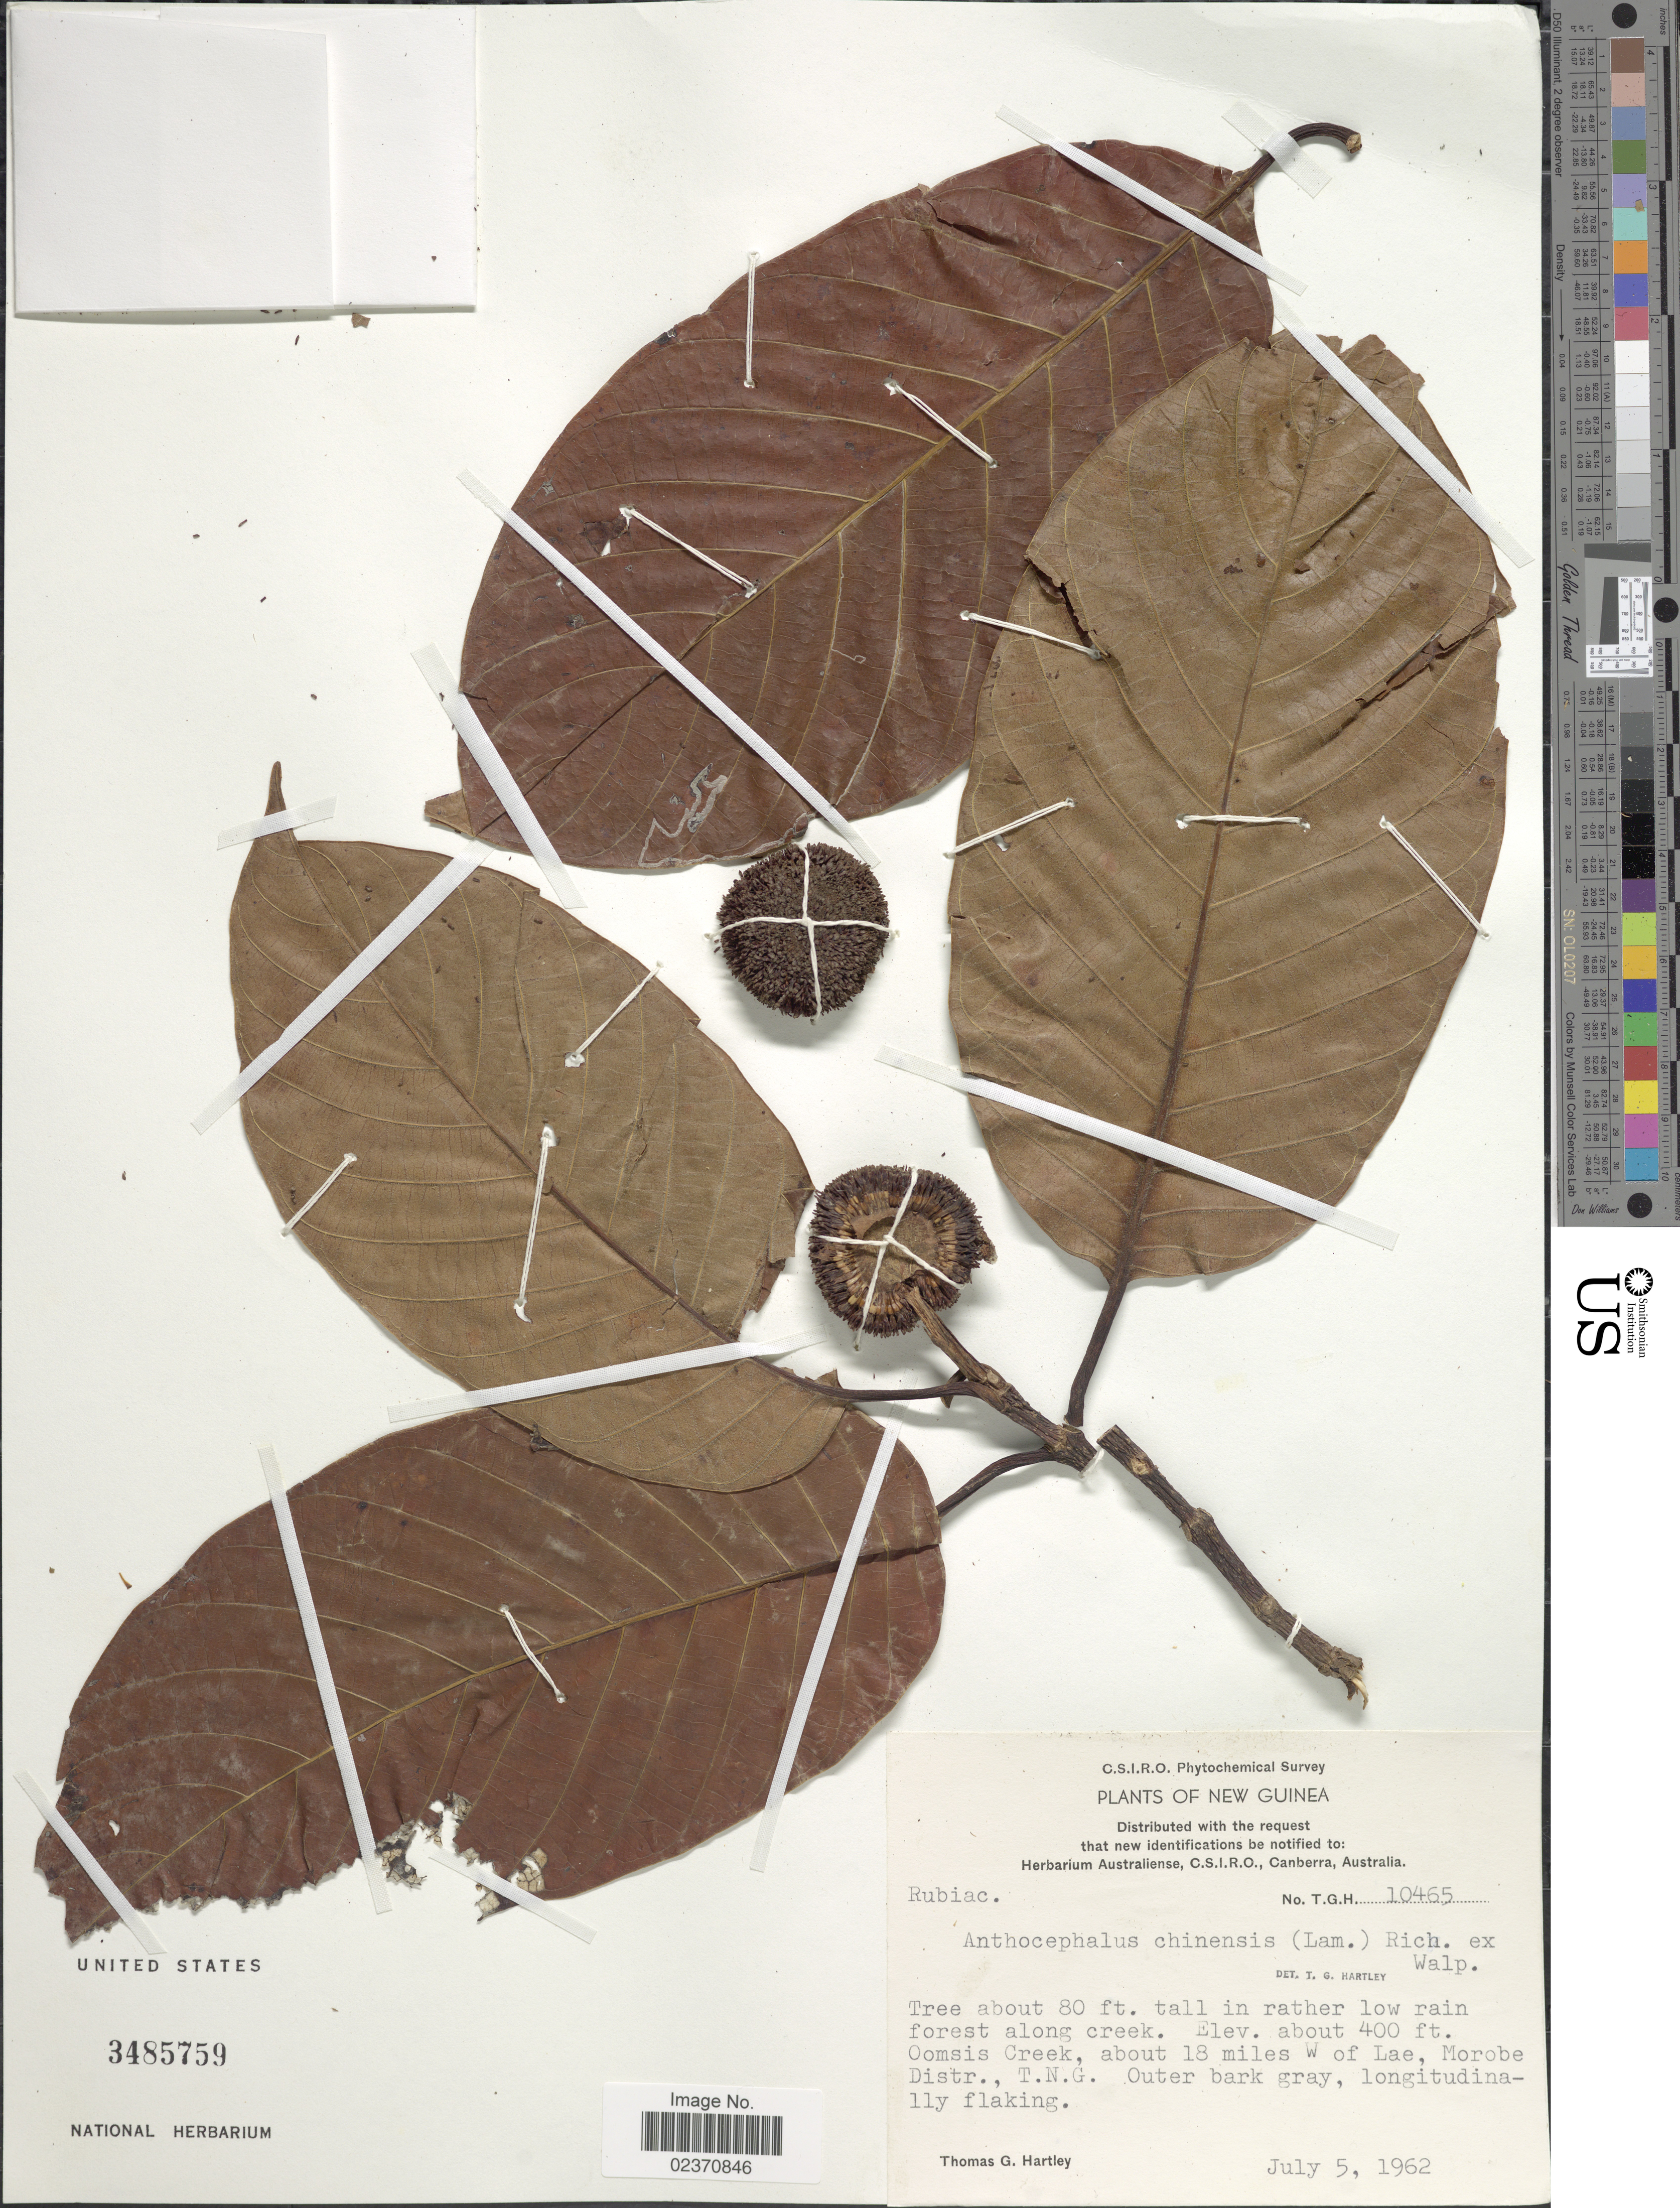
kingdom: Plantae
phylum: Tracheophyta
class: Magnoliopsida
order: Gentianales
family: Rubiaceae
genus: Breonia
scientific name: Breonia chinensis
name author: (Lam.) Capuron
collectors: T. G. Hartley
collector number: N. G. F. 10465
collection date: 1962-07-05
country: Papua New Guinea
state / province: Morobe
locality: New Guinea, in rather low rain forest along creek, Oomsis Creek, about 18 miles W of Lae, T.N.G.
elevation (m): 122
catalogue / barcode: US 3485759